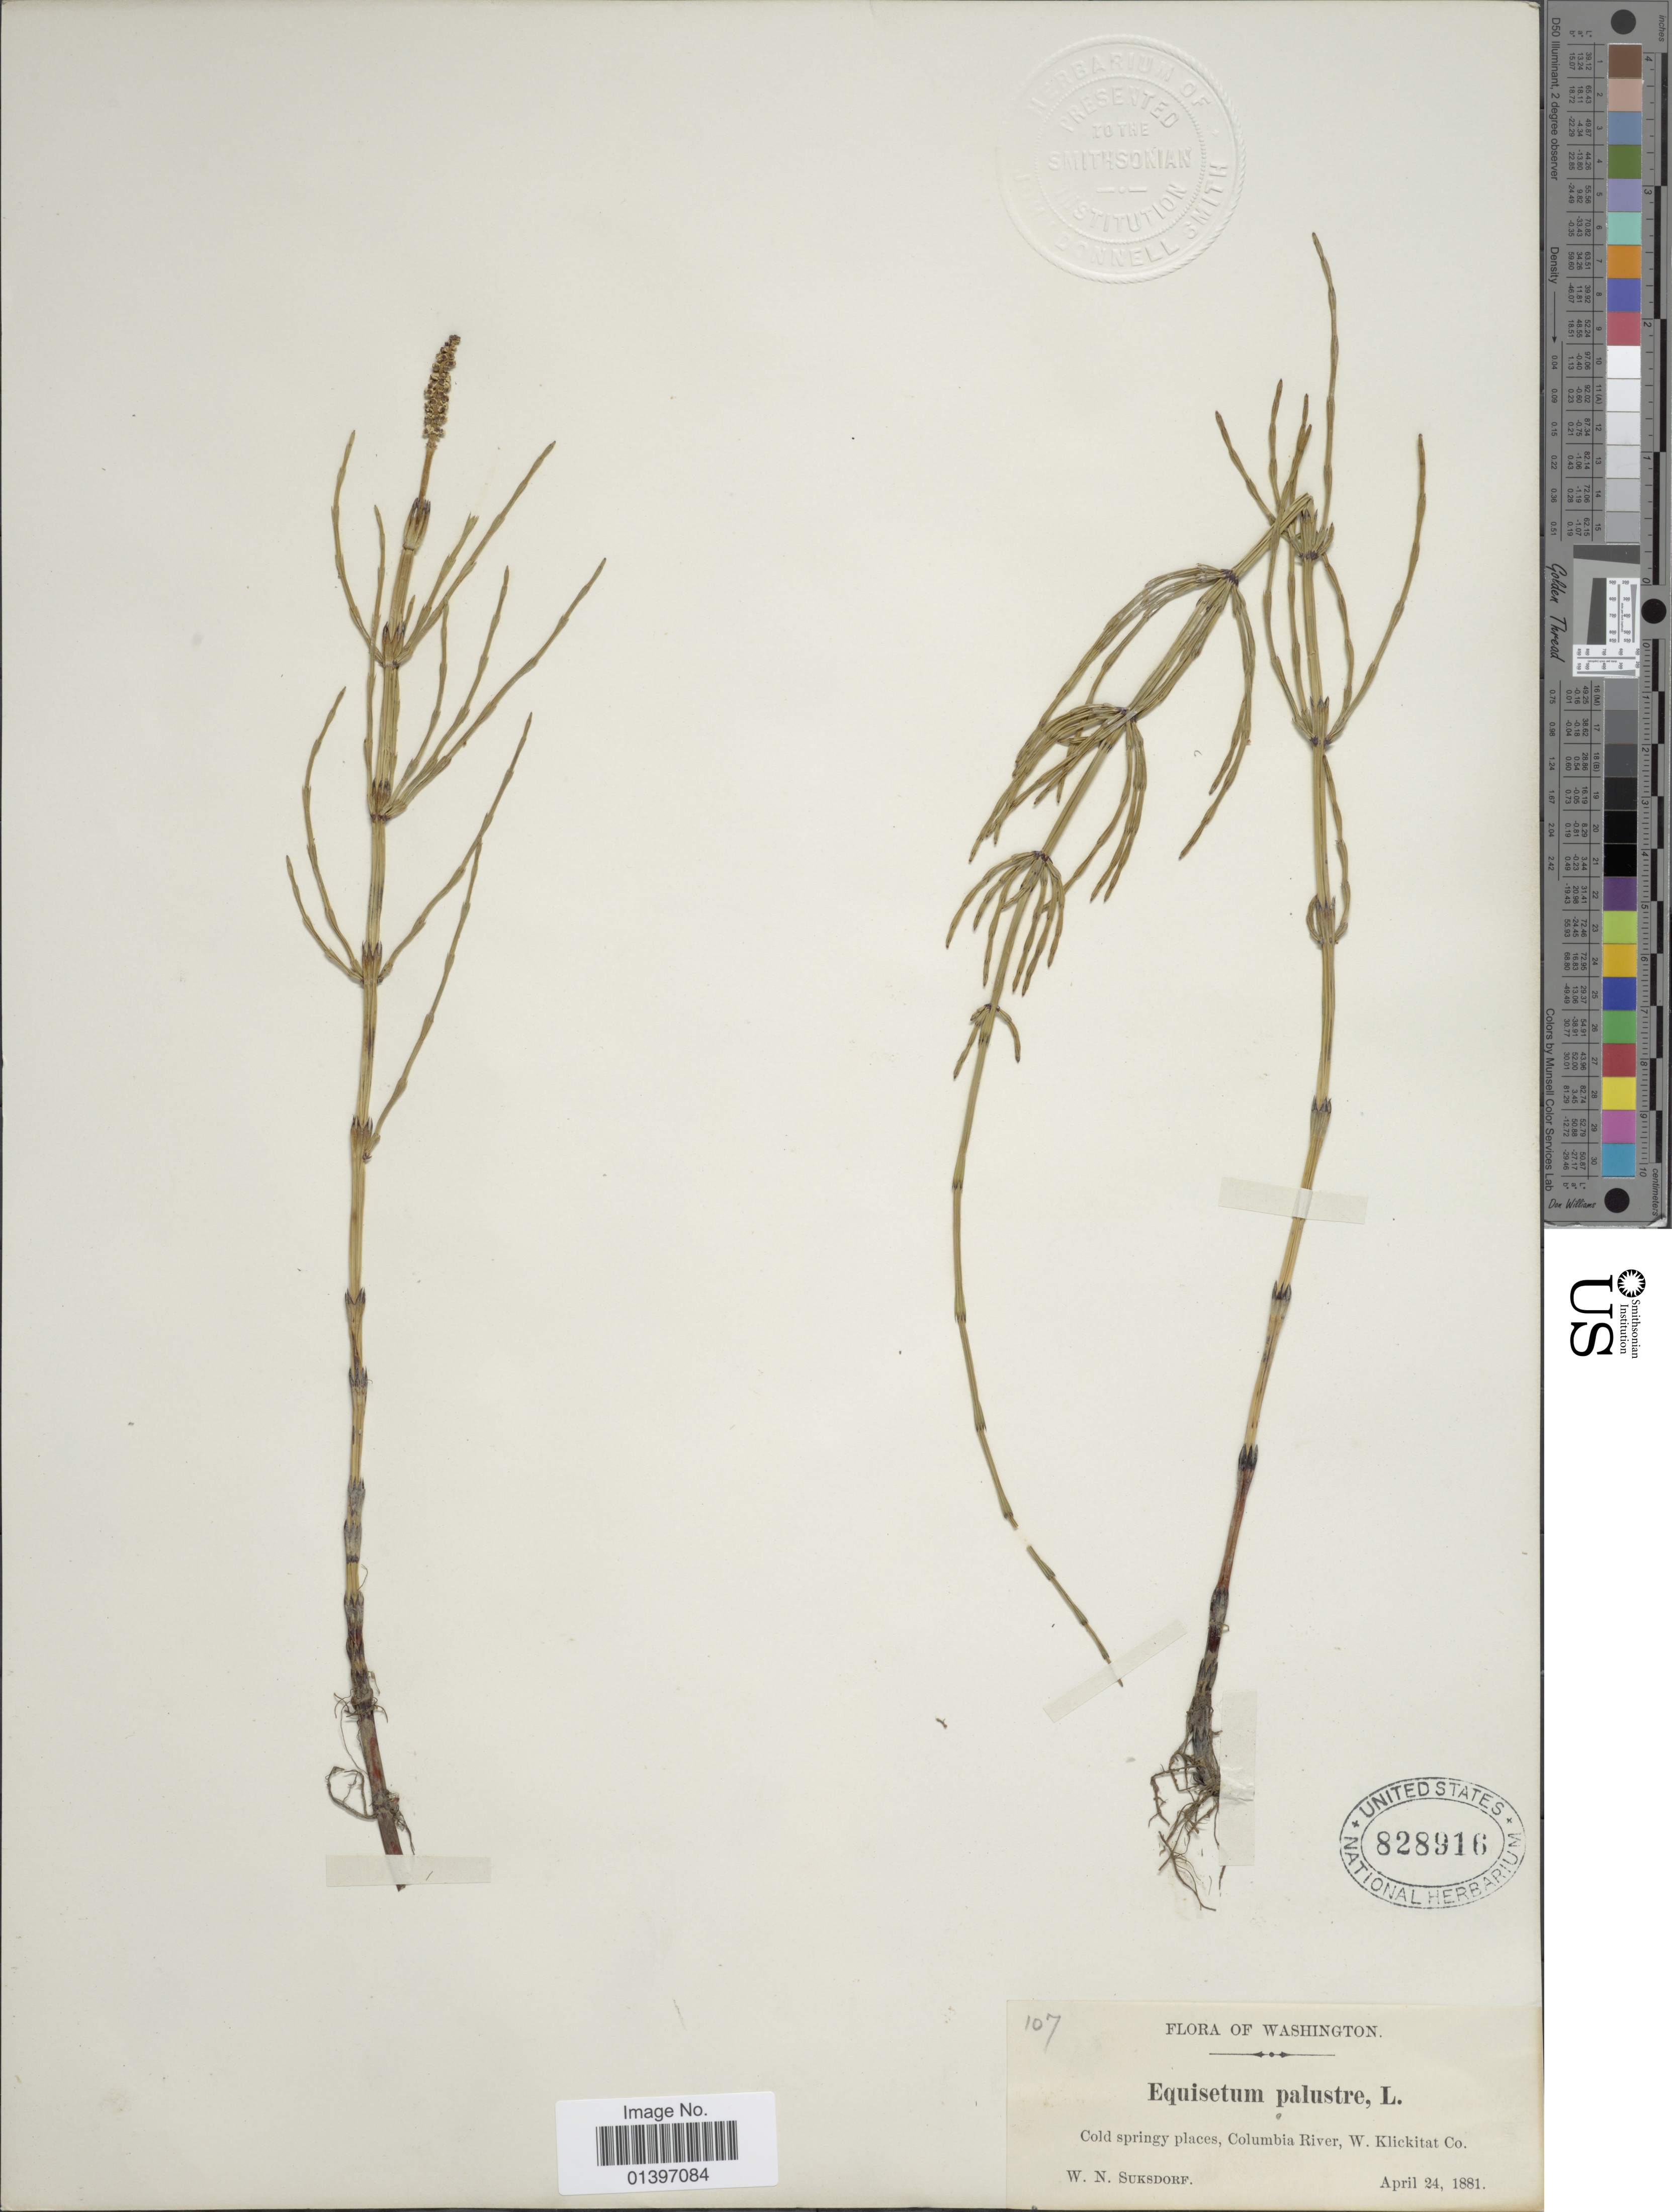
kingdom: Plantae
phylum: Tracheophyta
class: Polypodiopsida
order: Equisetales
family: Equisetaceae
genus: Equisetum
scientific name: Equisetum palustre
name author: L.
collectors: W. N. Suksdorf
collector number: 107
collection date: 1881-04-24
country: United States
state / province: Washington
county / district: Klickitat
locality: Cold springy places, Columbia River, W. Klickitat Co.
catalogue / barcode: US 828916